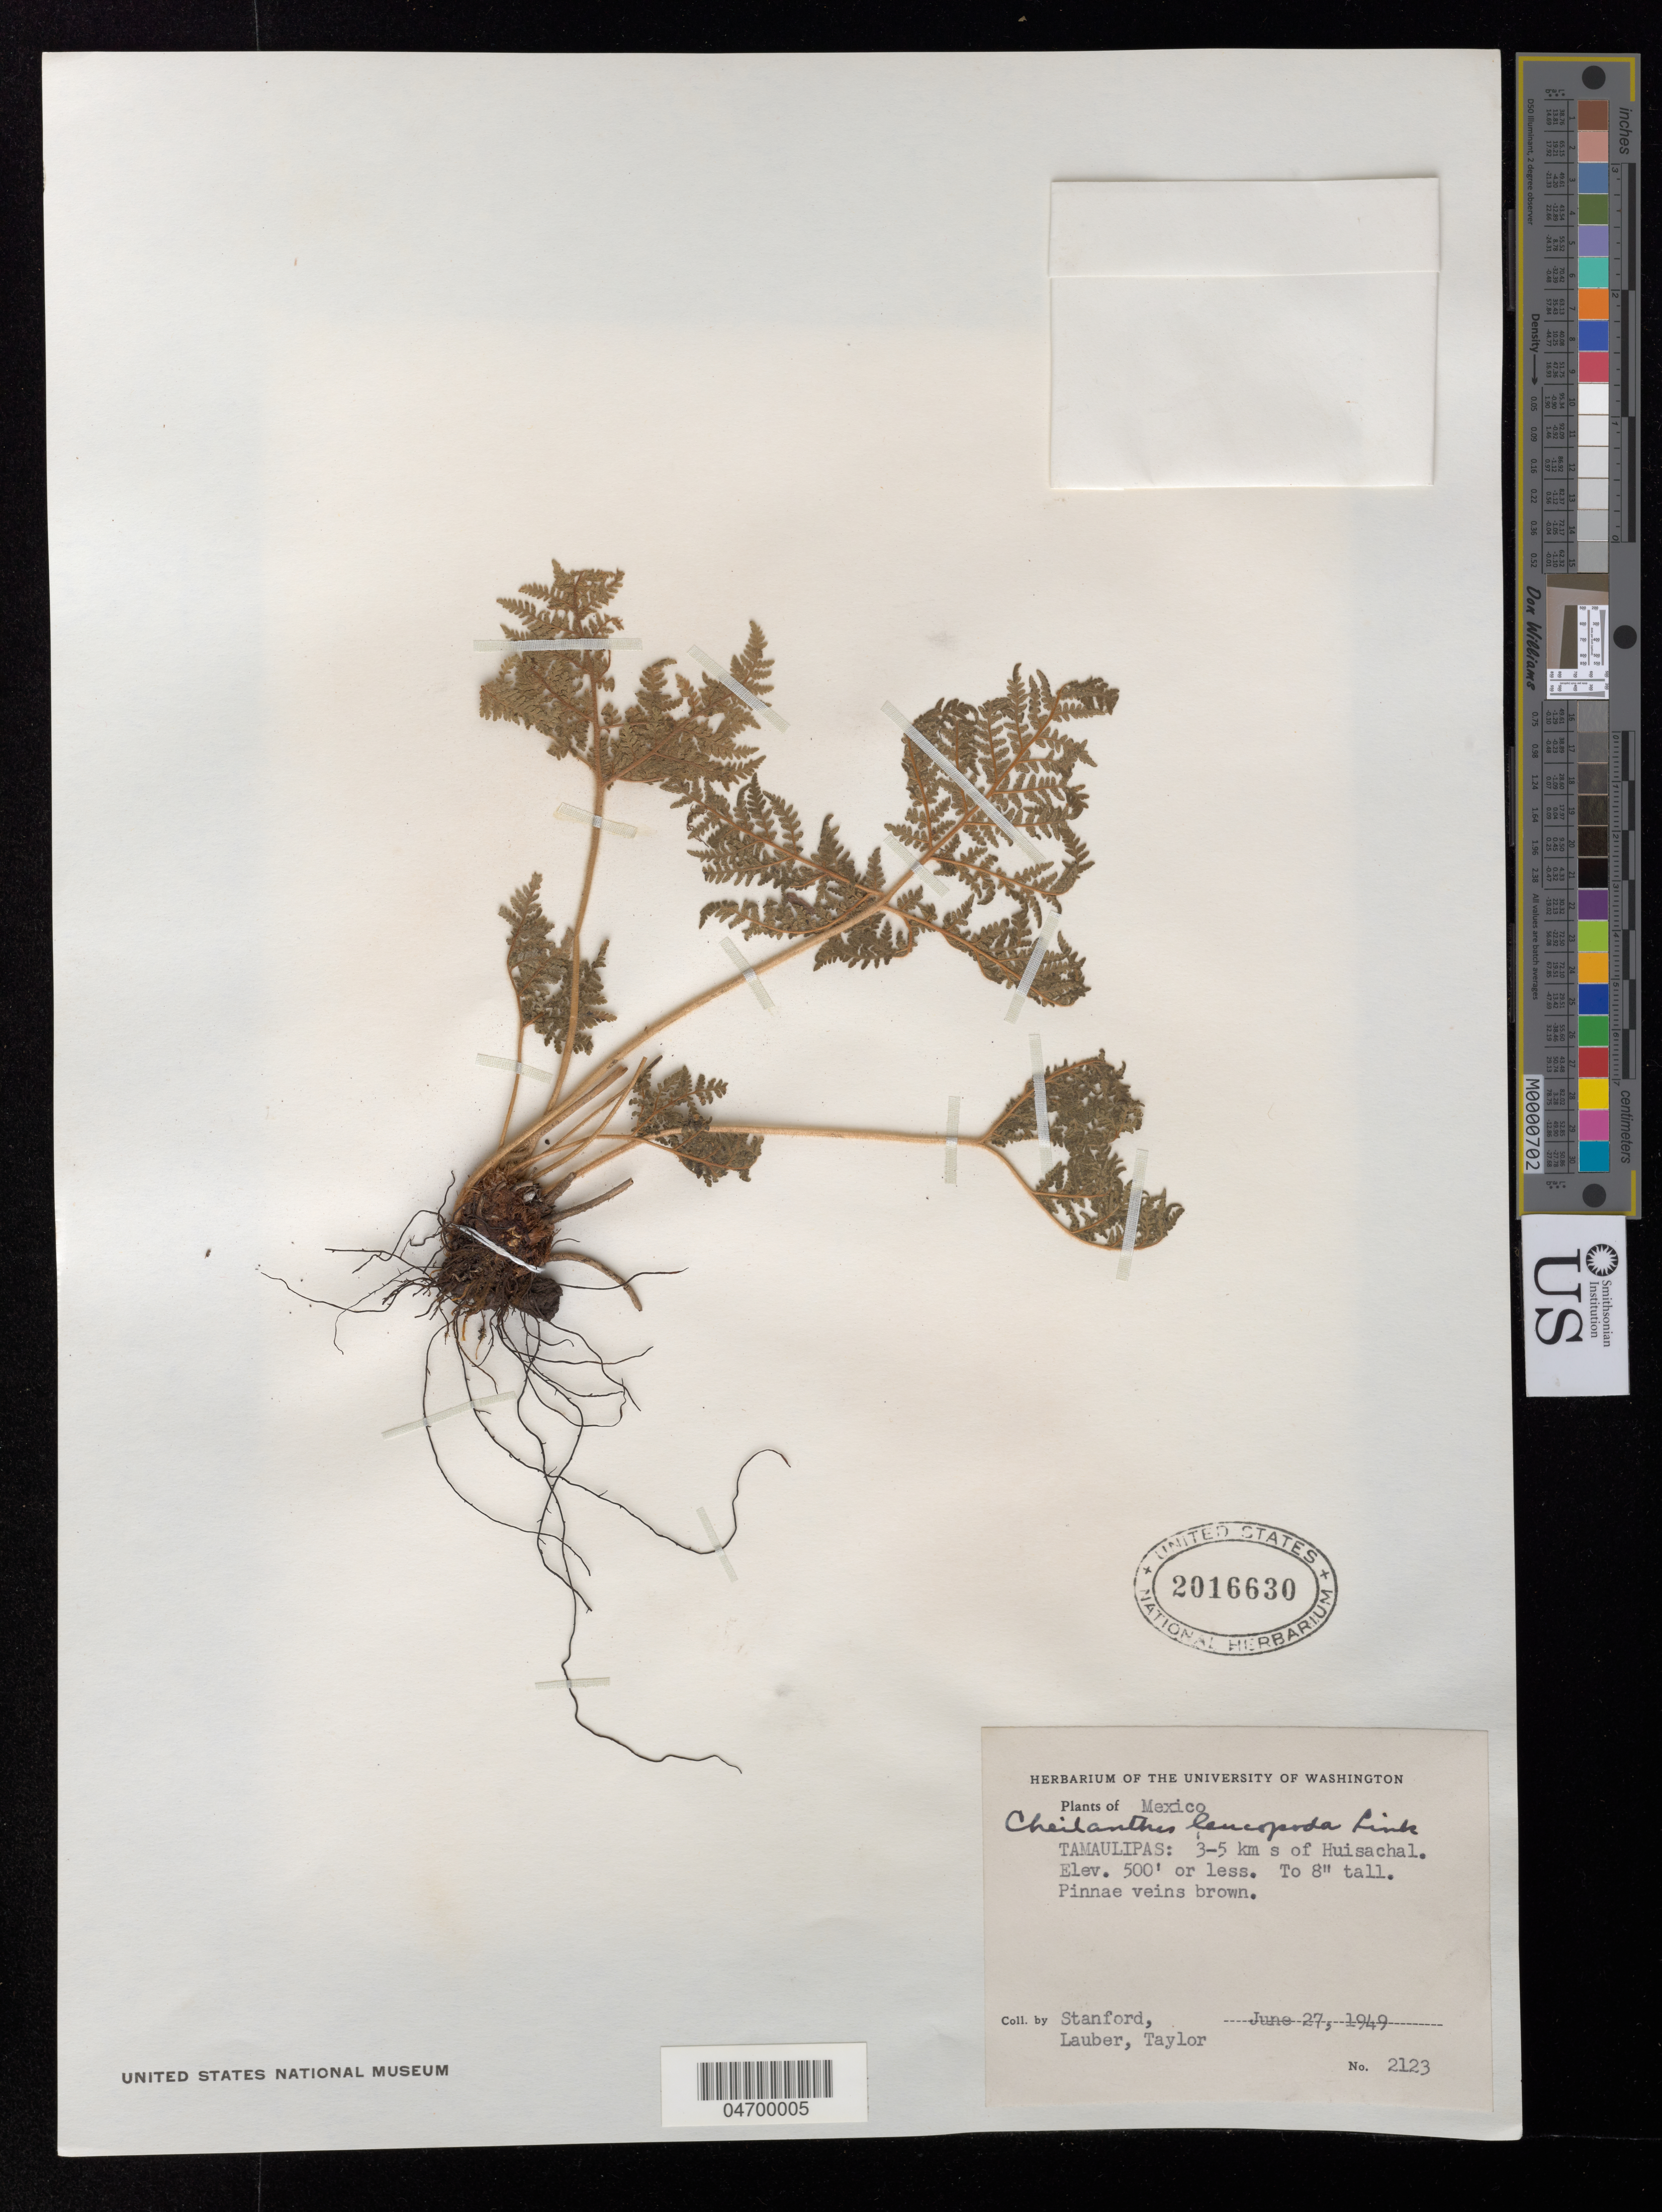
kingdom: Plantae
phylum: Tracheophyta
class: Polypodiopsida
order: Polypodiales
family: Pteridaceae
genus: Cheilanthes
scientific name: Cheilanthes leucopoda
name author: Link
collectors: -. Stanford, -. Lauber & Taylor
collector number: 2123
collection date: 1949-06-27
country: Mexico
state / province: Tamaulipas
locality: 3-5 km s of Huisachal.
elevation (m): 152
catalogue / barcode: US 2016630